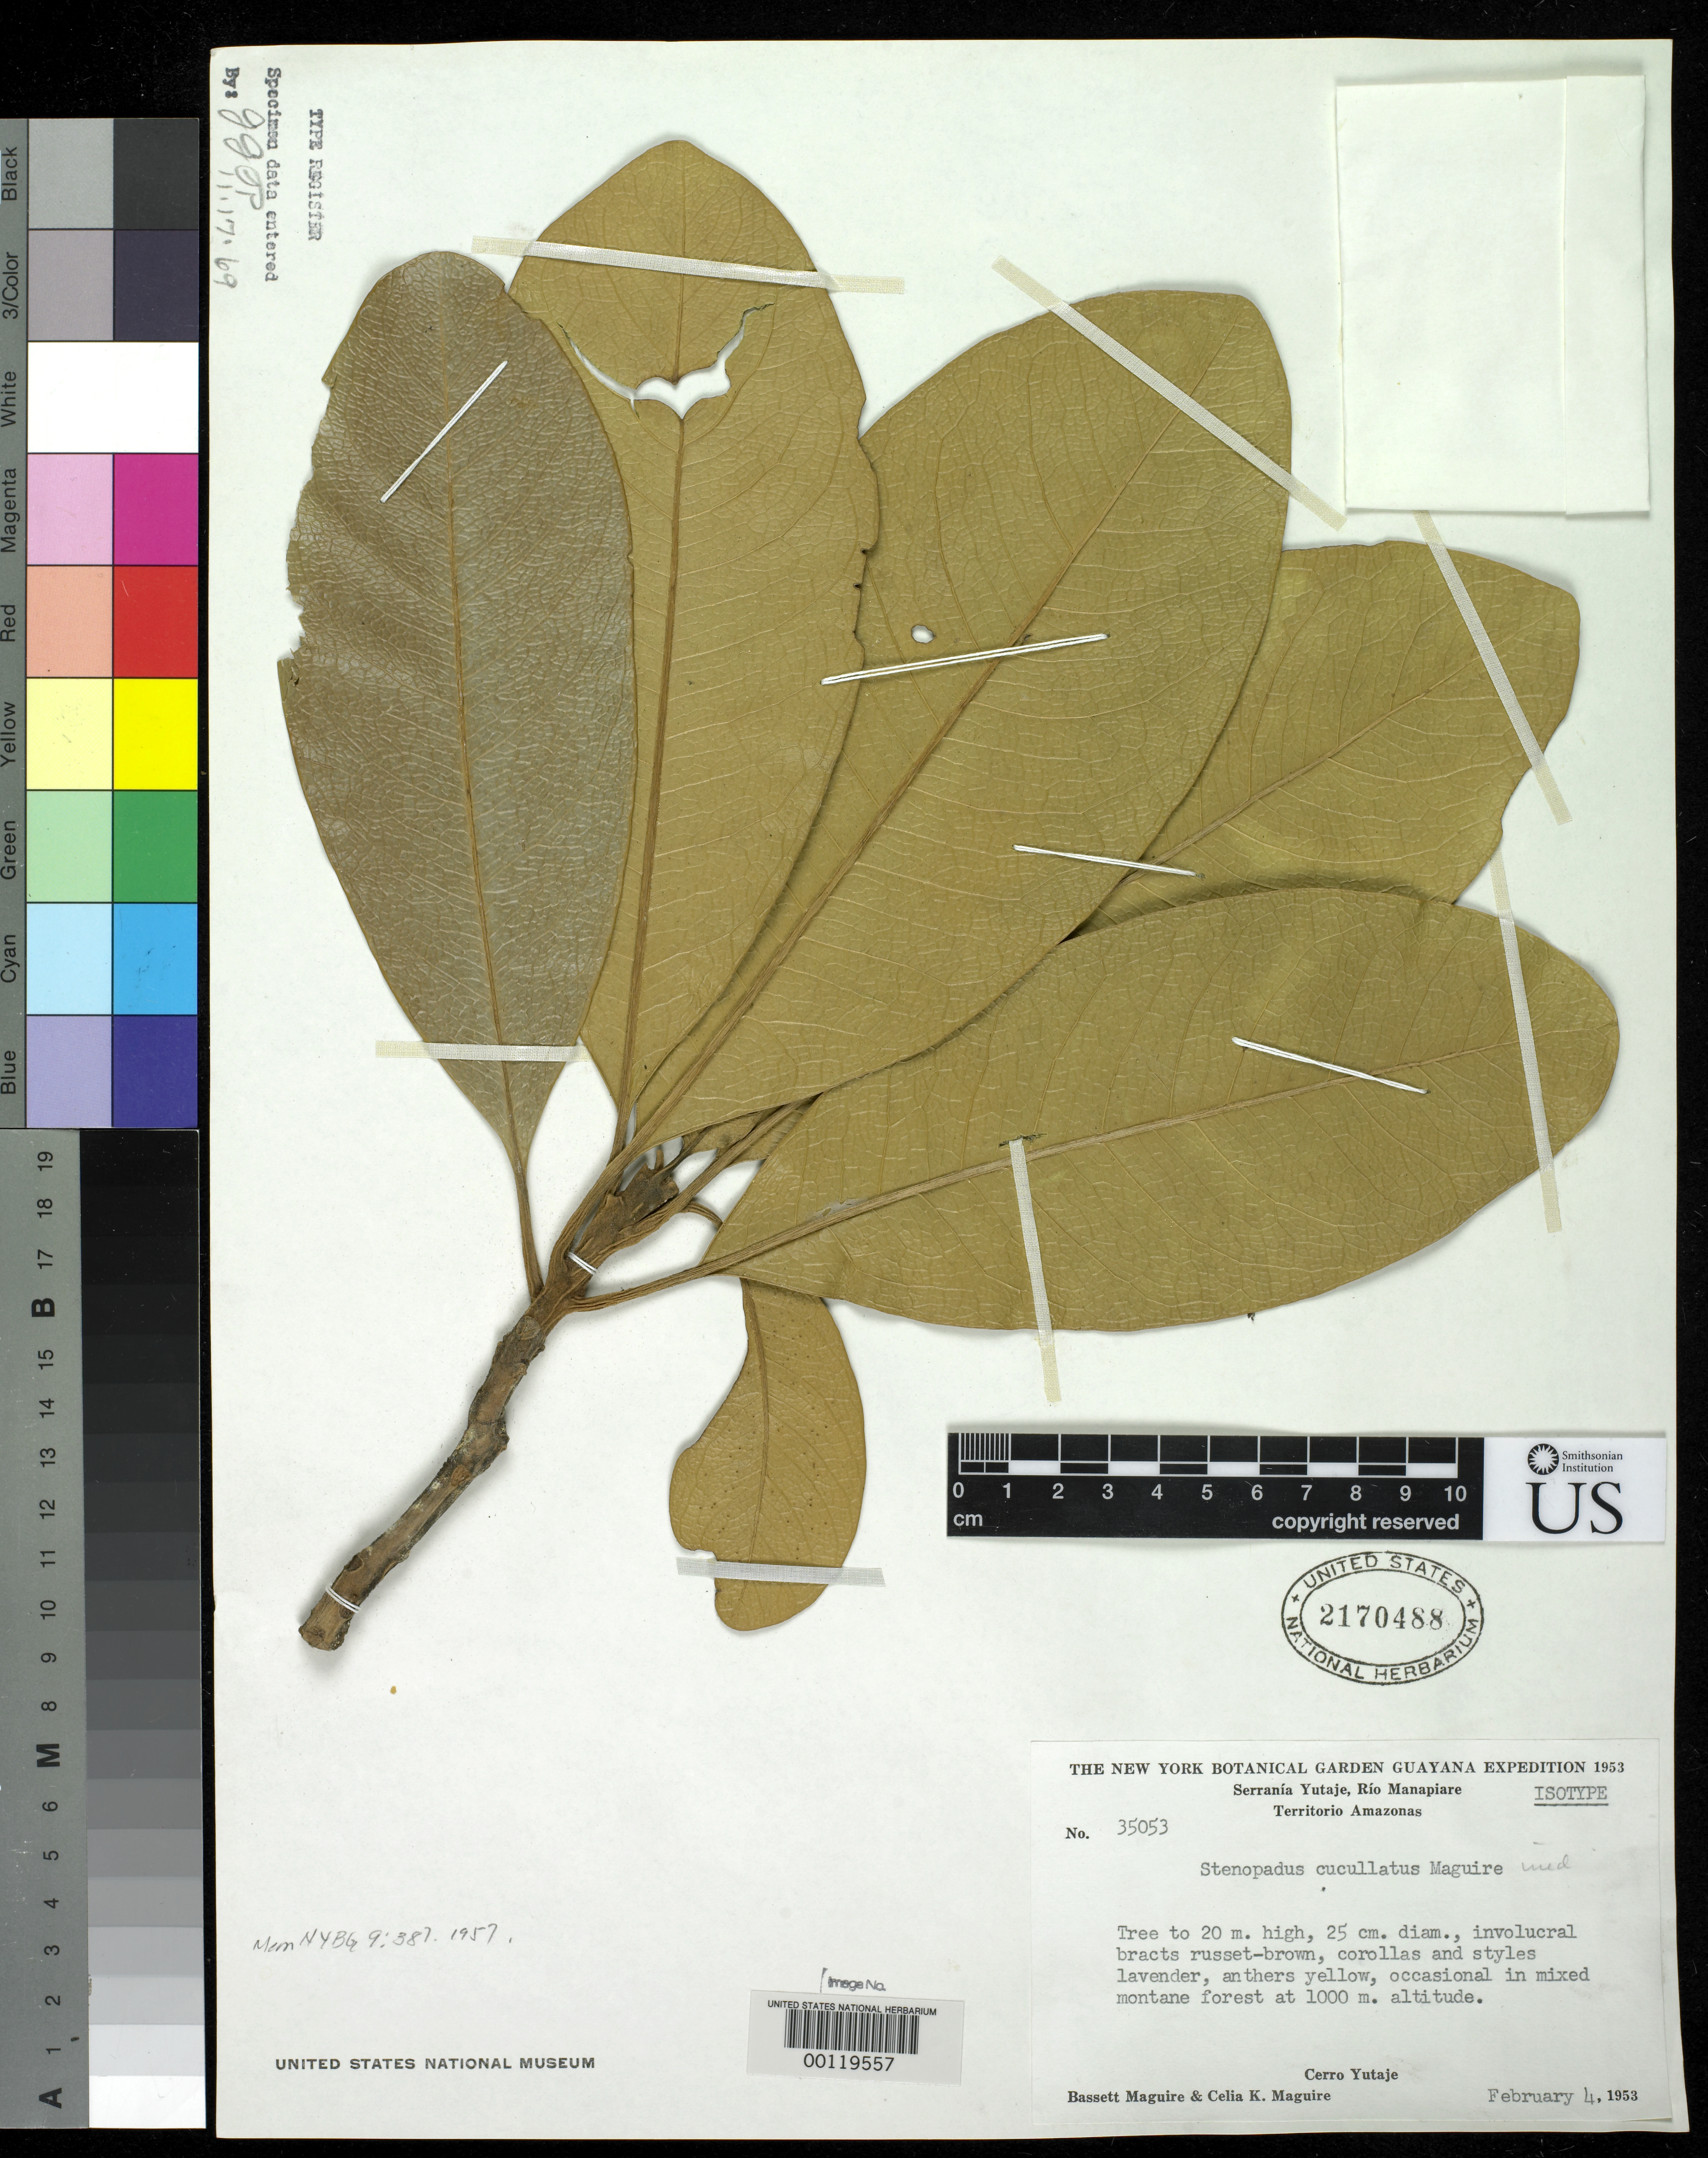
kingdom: Plantae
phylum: Tracheophyta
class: Magnoliopsida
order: Asterales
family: Asteraceae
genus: Stenopadus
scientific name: Stenopadus cucullatus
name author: Maguire & Wurdack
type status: Isotype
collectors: B. Maguire & C. K. Maguire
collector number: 35053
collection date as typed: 04 Feb 1953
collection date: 1953-02-04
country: Venezuela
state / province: Guárico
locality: Serrania Yutaje, Rio Manapiare.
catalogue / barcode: US 2170488